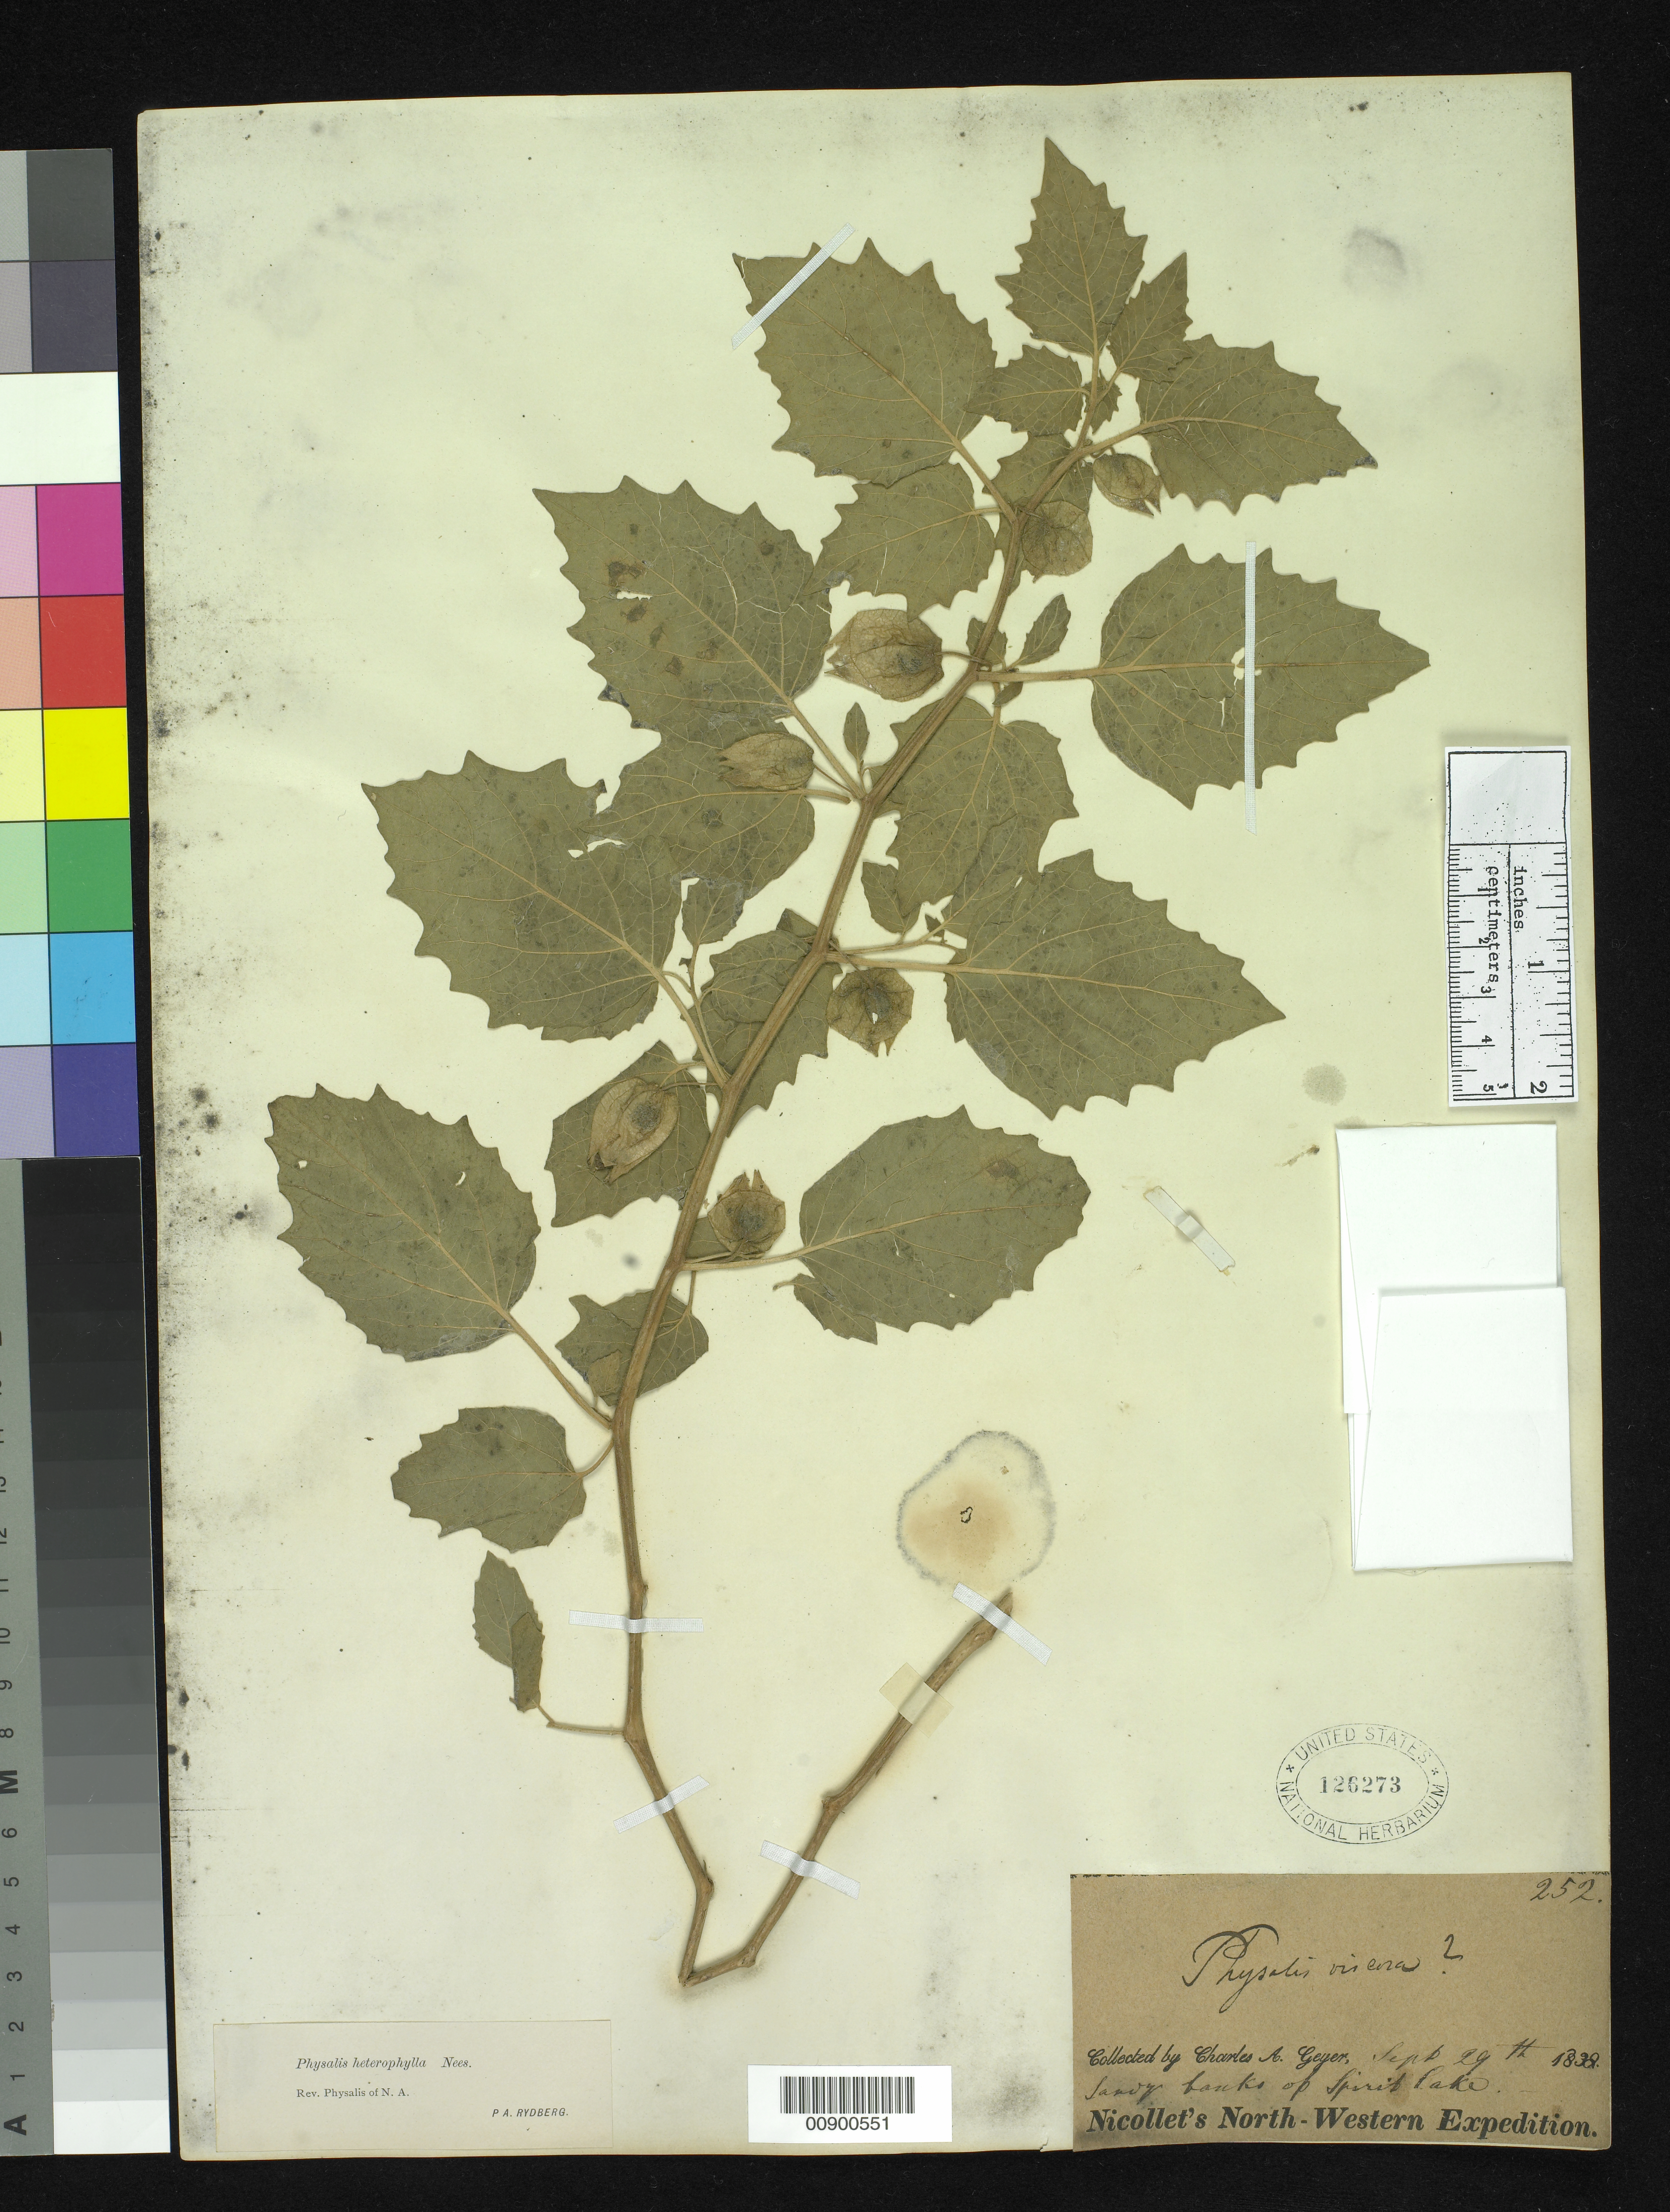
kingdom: Plantae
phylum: Tracheophyta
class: Magnoliopsida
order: Solanales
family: Solanaceae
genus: Physalis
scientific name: Physalis heterophylla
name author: Nees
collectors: C. A. Geyer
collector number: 252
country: United States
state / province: Iowa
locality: Spriit Lake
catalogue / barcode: US 126273